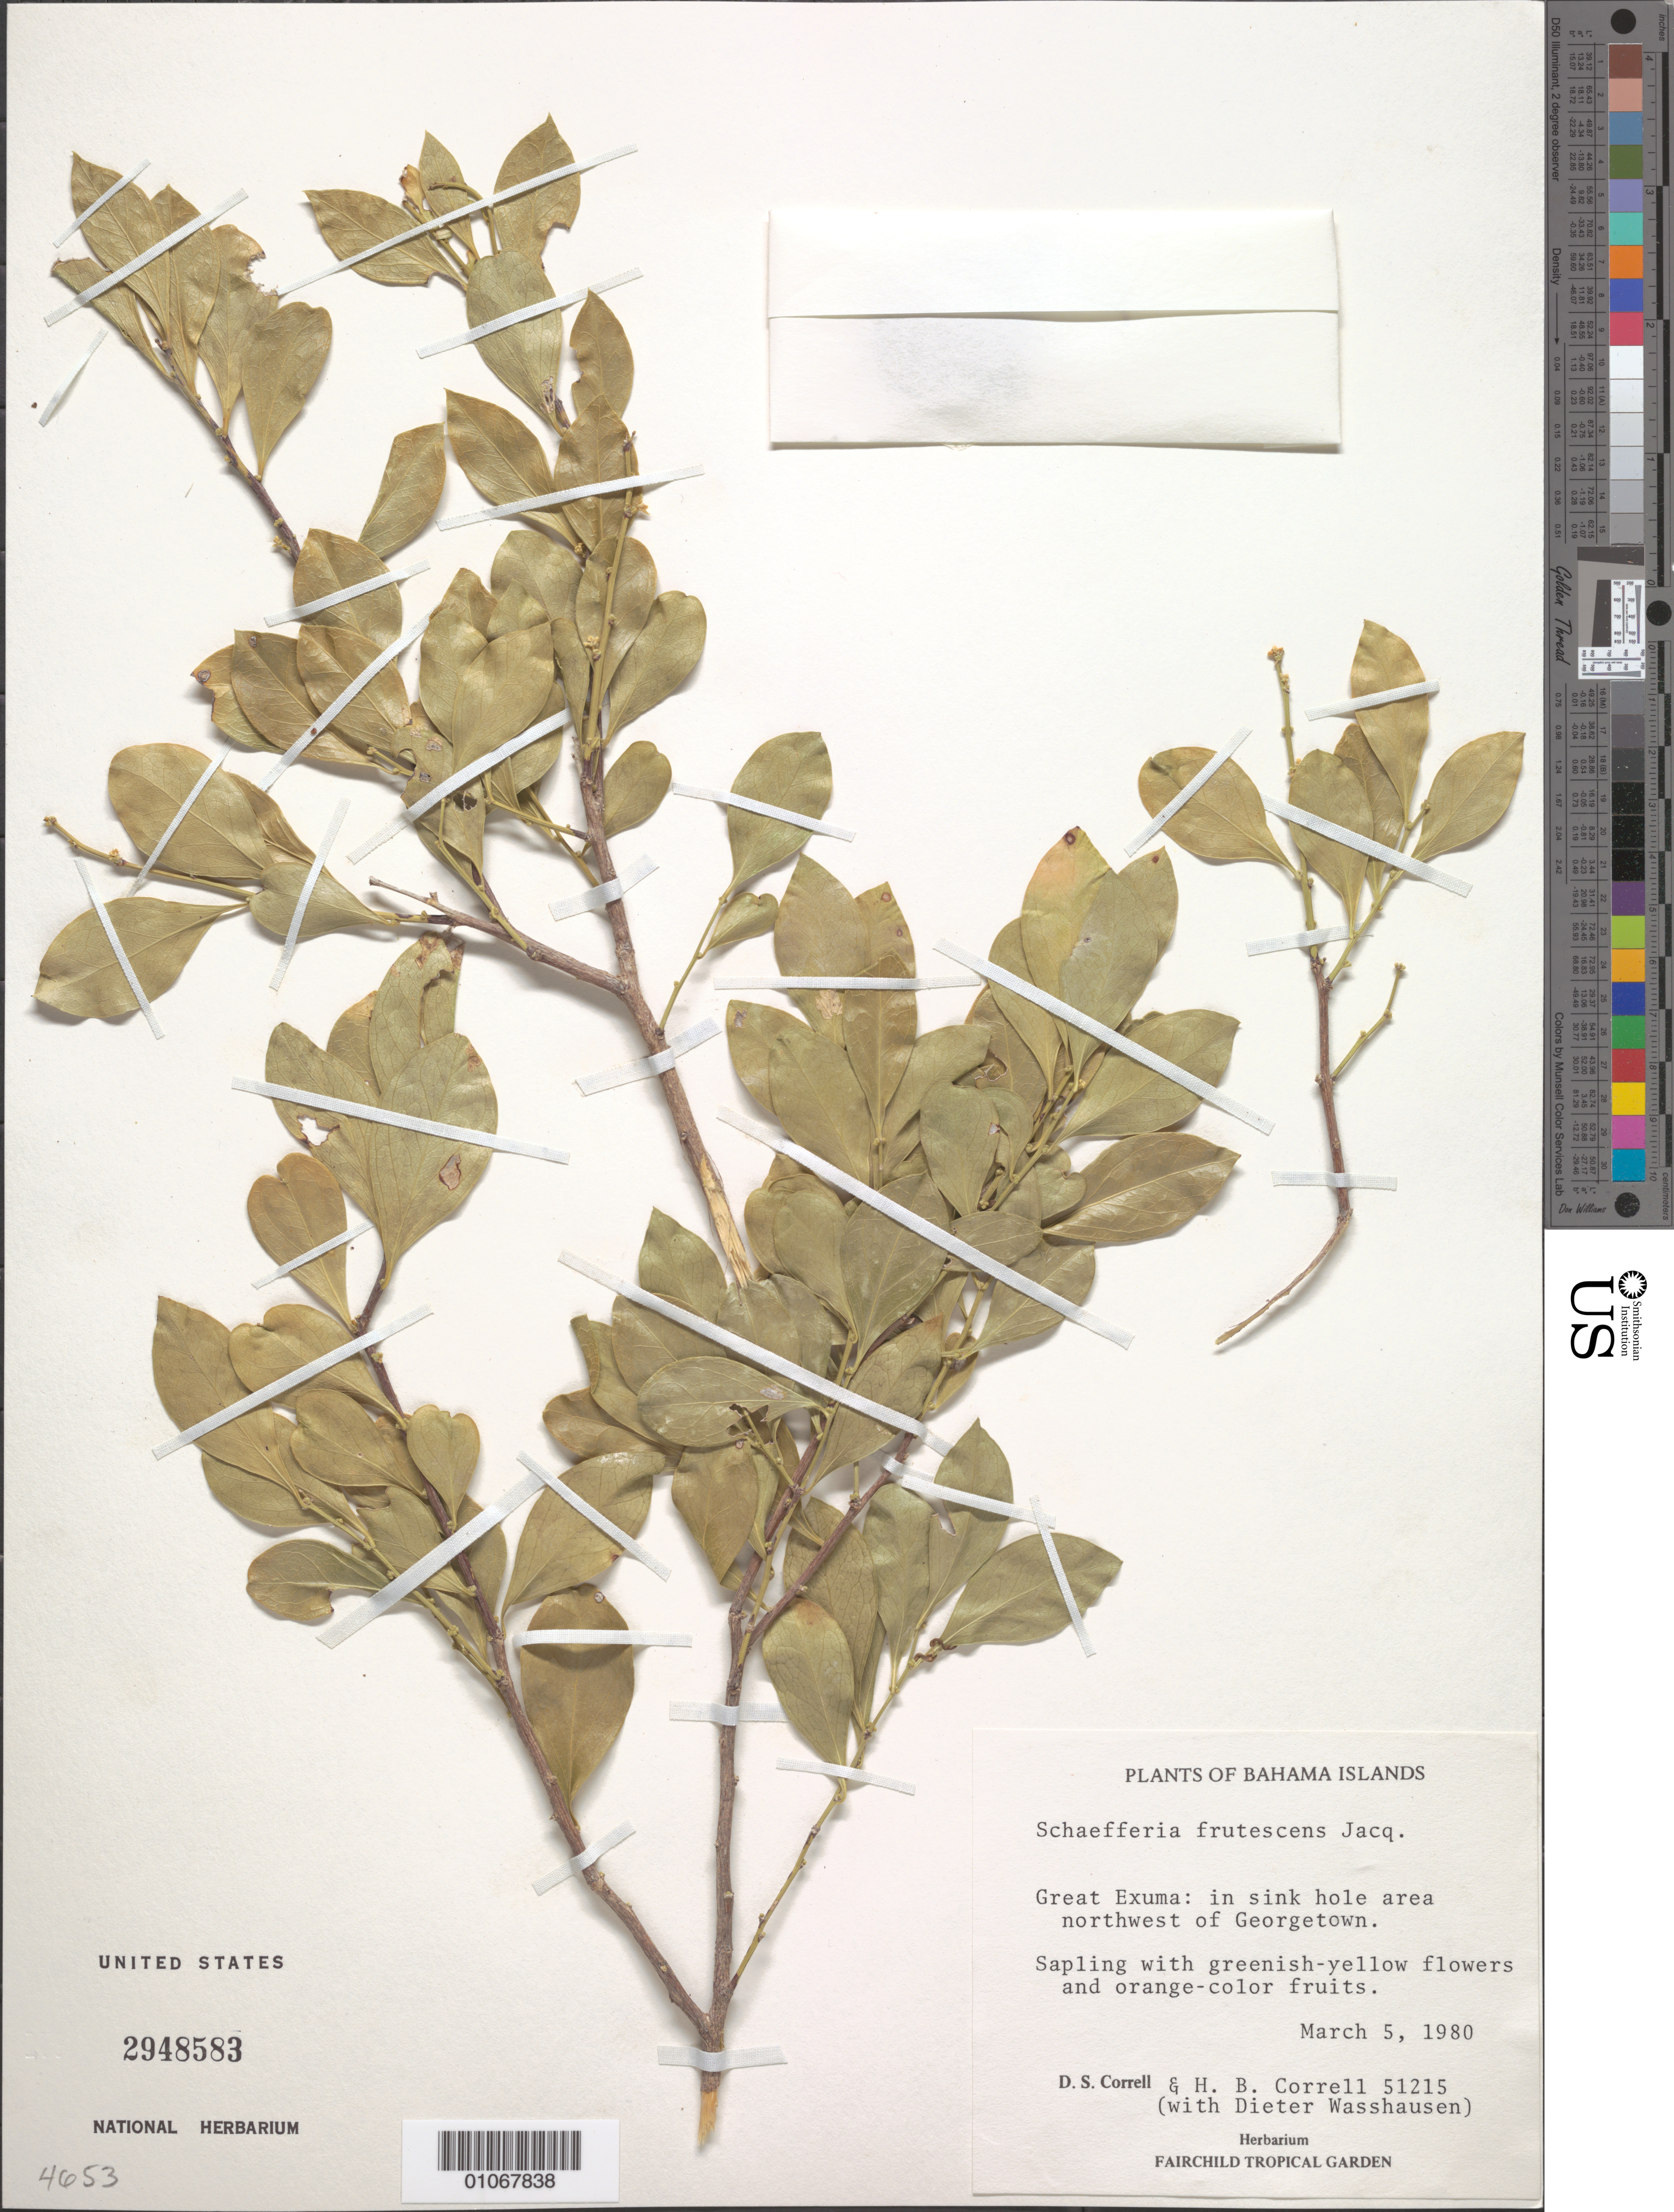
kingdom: Plantae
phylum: Tracheophyta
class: Magnoliopsida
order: Celastrales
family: Celastraceae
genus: Schaefferia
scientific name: Schaefferia frutescens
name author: Jacq.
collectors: H. Correll & D. C. Wasshausen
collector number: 51215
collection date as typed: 05 Mar 1980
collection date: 1980-03-05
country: Bahamas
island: Great Exuma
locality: In skin hole area northwest of Georgetown.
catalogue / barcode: US 2948583